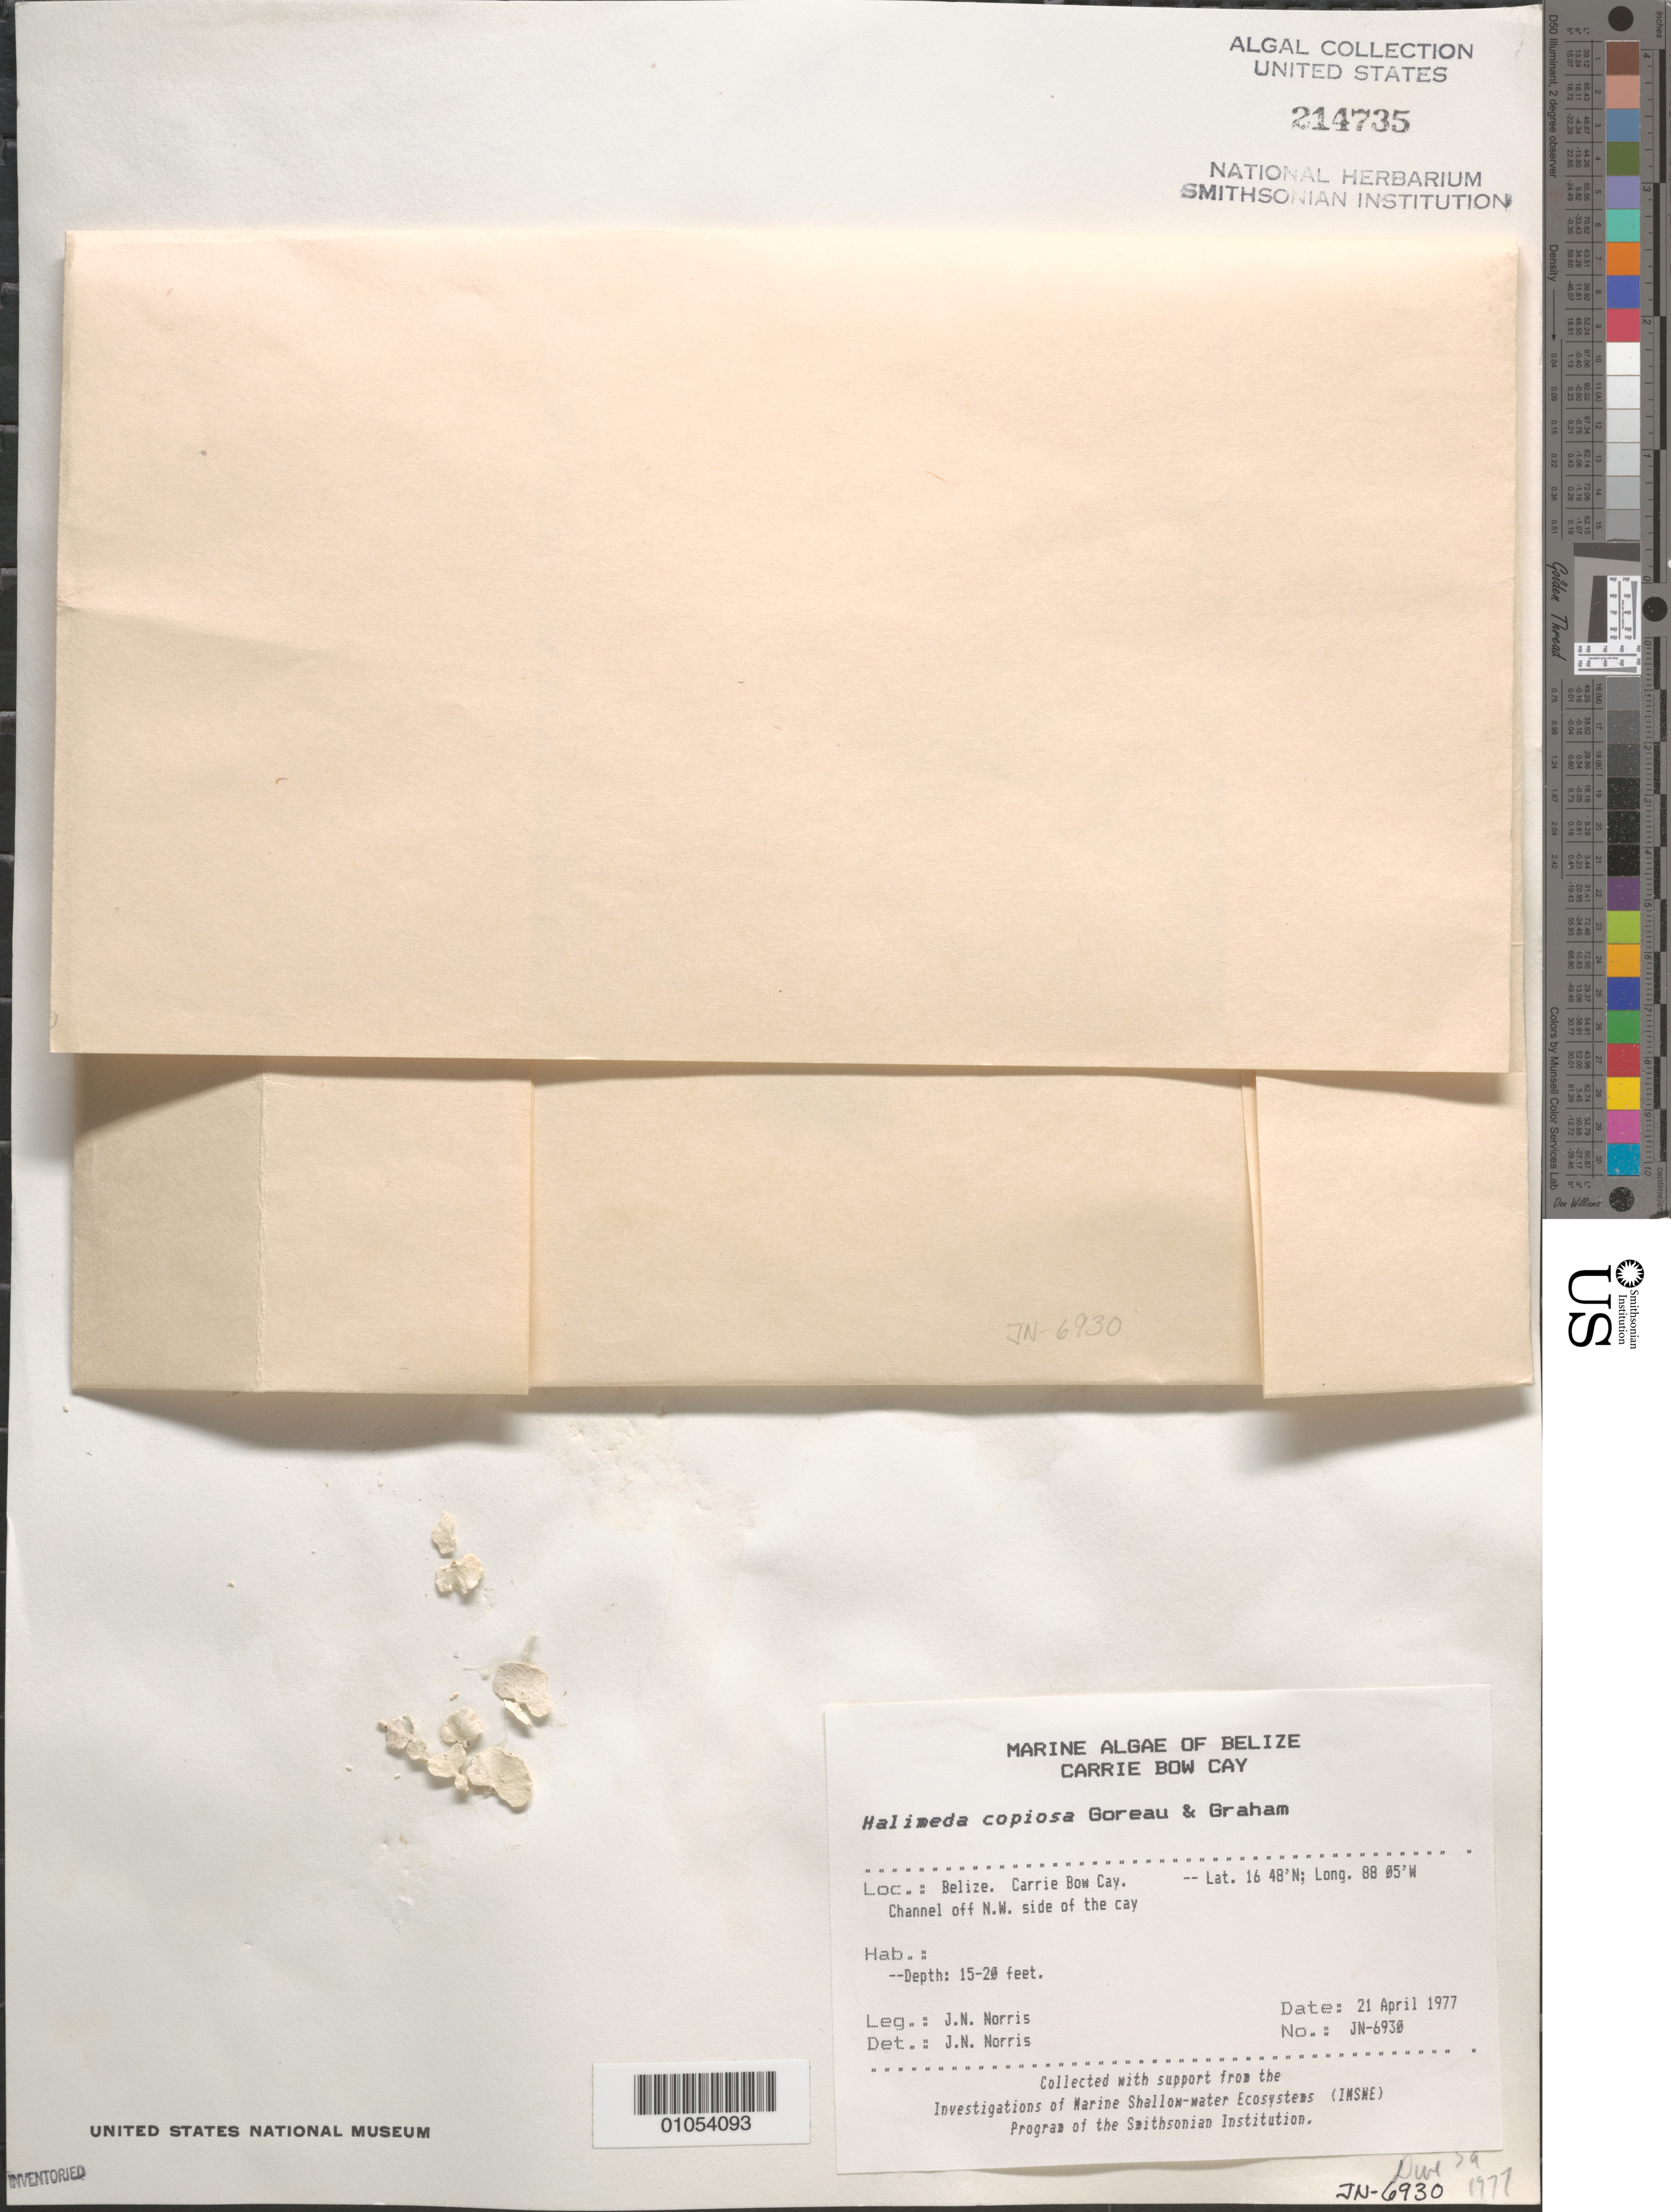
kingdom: Plantae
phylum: Chlorophyta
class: Ulvophyceae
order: Bryopsidales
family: Halimedaceae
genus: Halimeda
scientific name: Halimeda copiosa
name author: Goreau & E.A. Graham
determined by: Norris, James N.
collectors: J. N. Norris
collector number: JN-6930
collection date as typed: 21 Apr 1977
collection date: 1977-04-21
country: Belize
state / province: Stann Creek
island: Carrie Bow Cay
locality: Channel off northwest side of the cay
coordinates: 16 48'N, 88 05'W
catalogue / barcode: US 214735